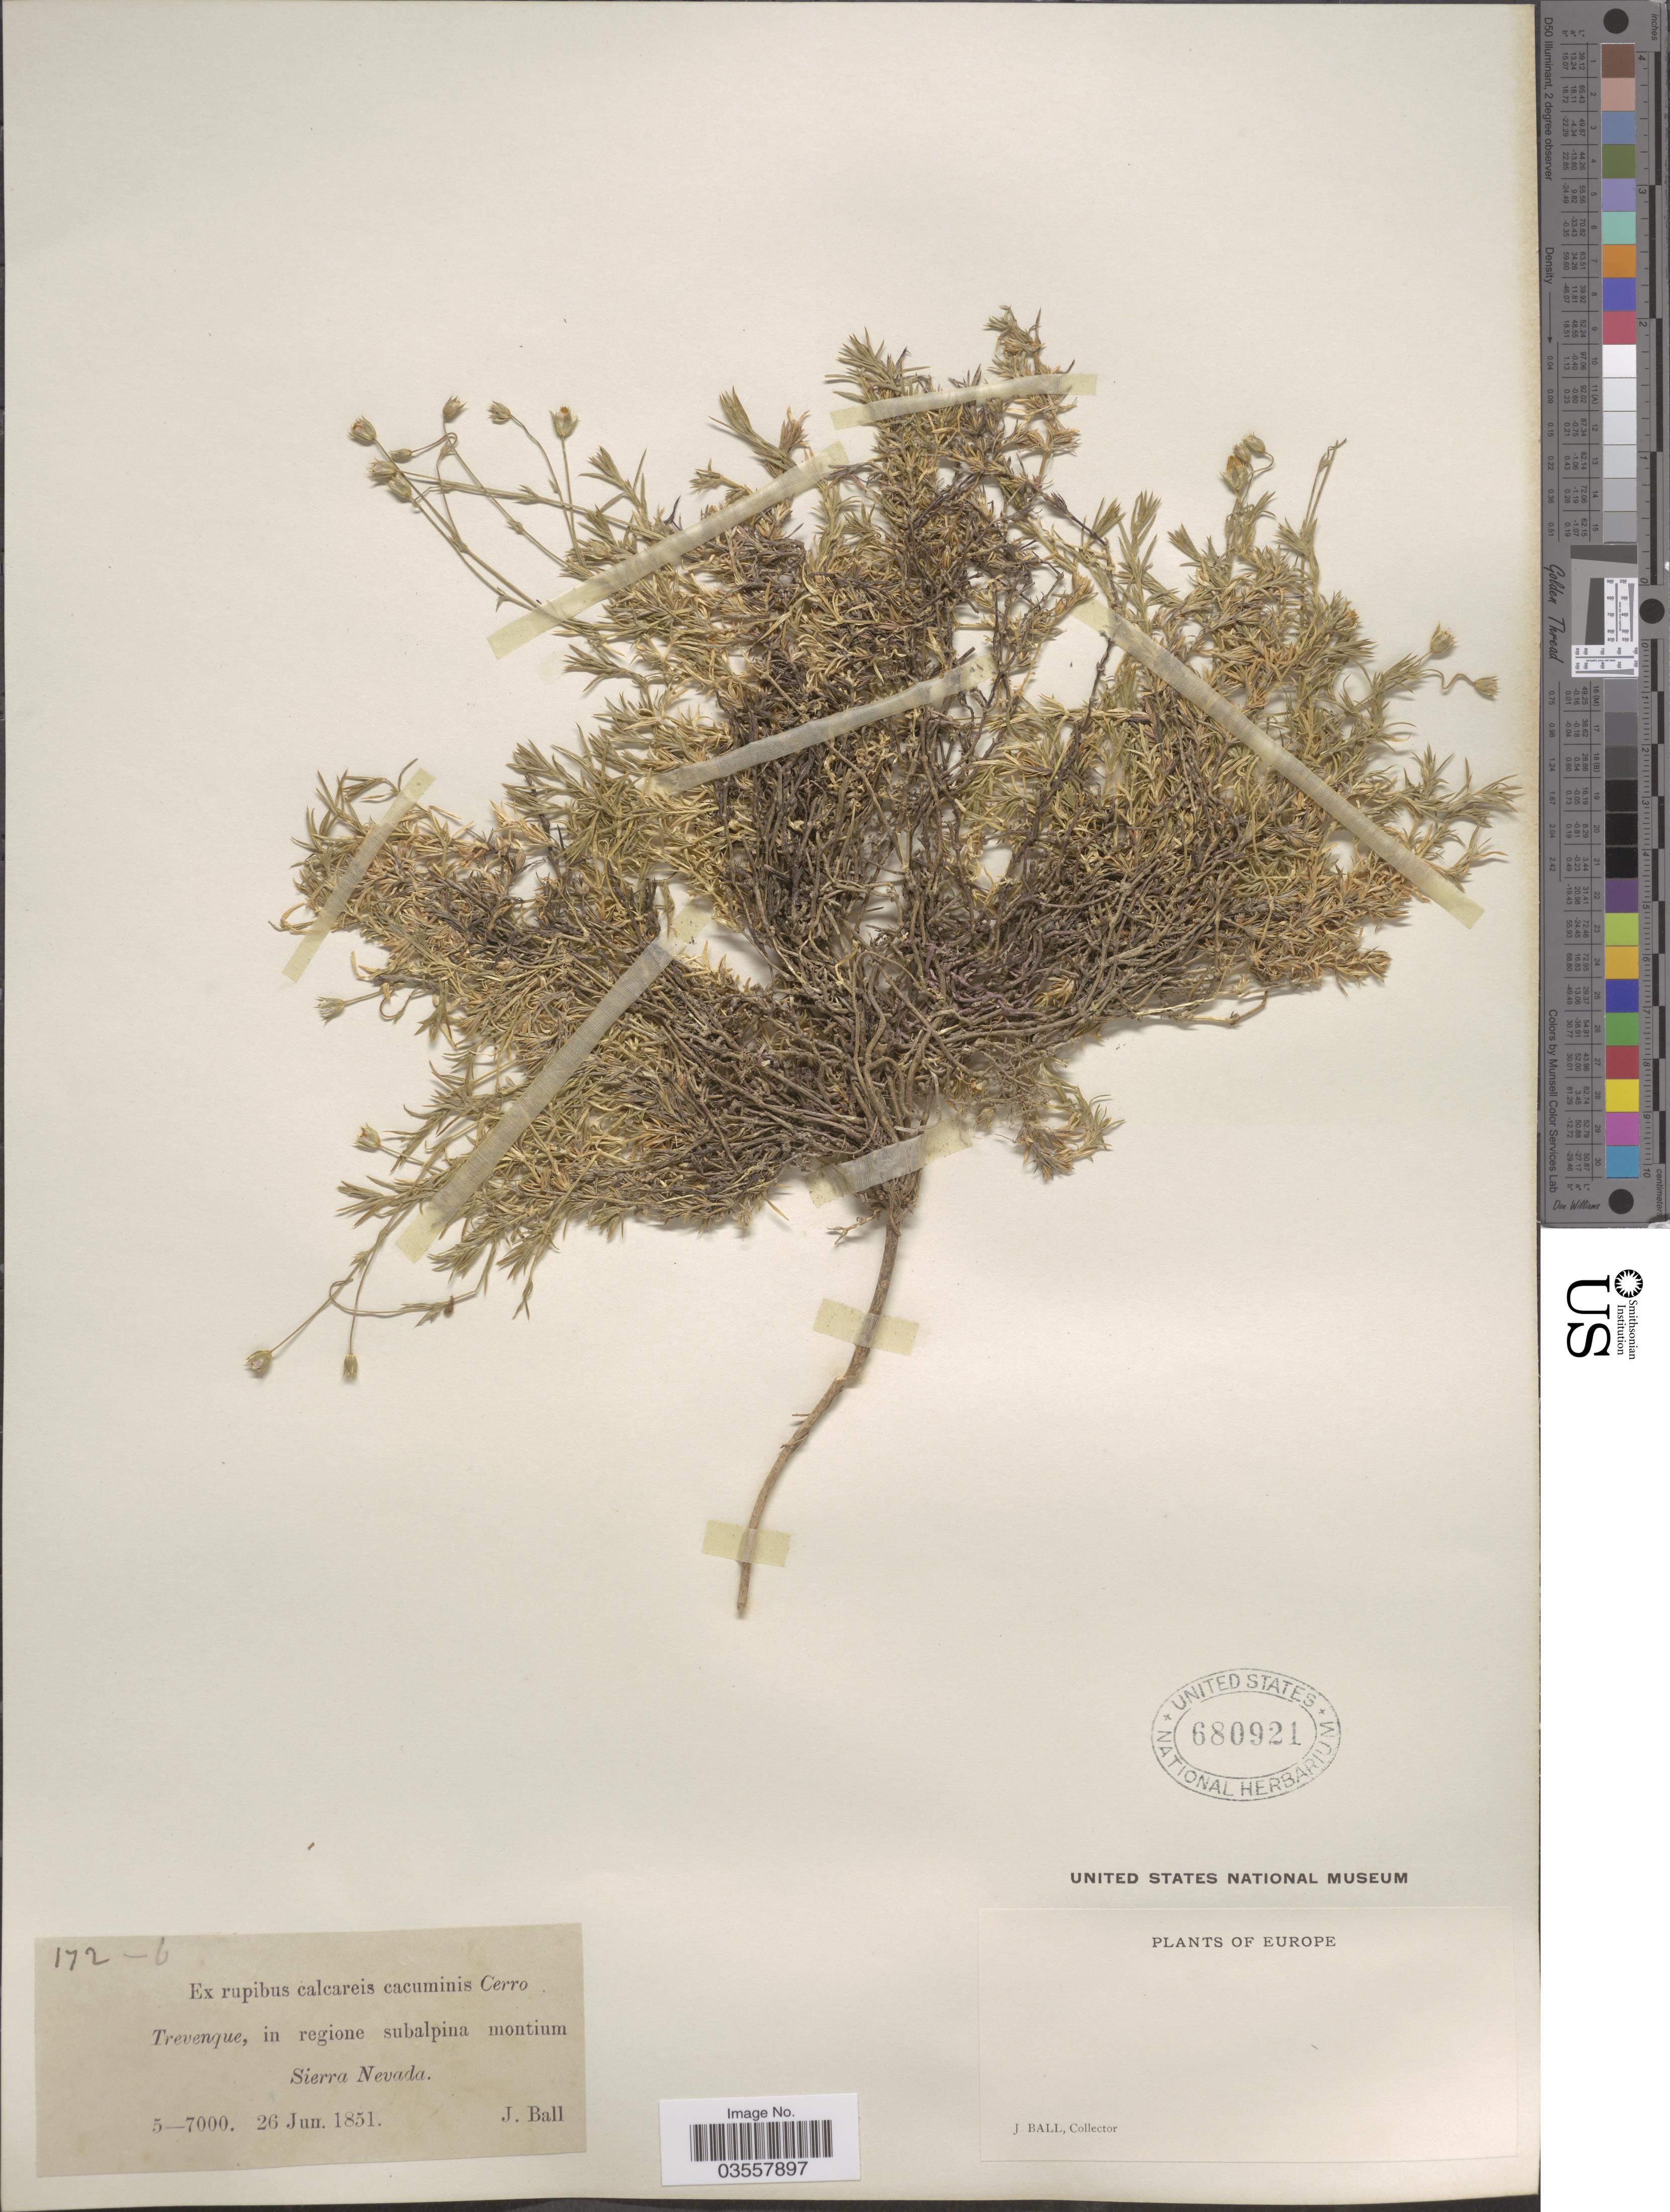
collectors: J. Ball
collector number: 172-6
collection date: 1851-06-26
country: Spain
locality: Ex rupibus calcareis cacuminis Cerro. Trevenque, in regione subalpine montium Sierra Nevada. Europe.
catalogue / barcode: US 680921